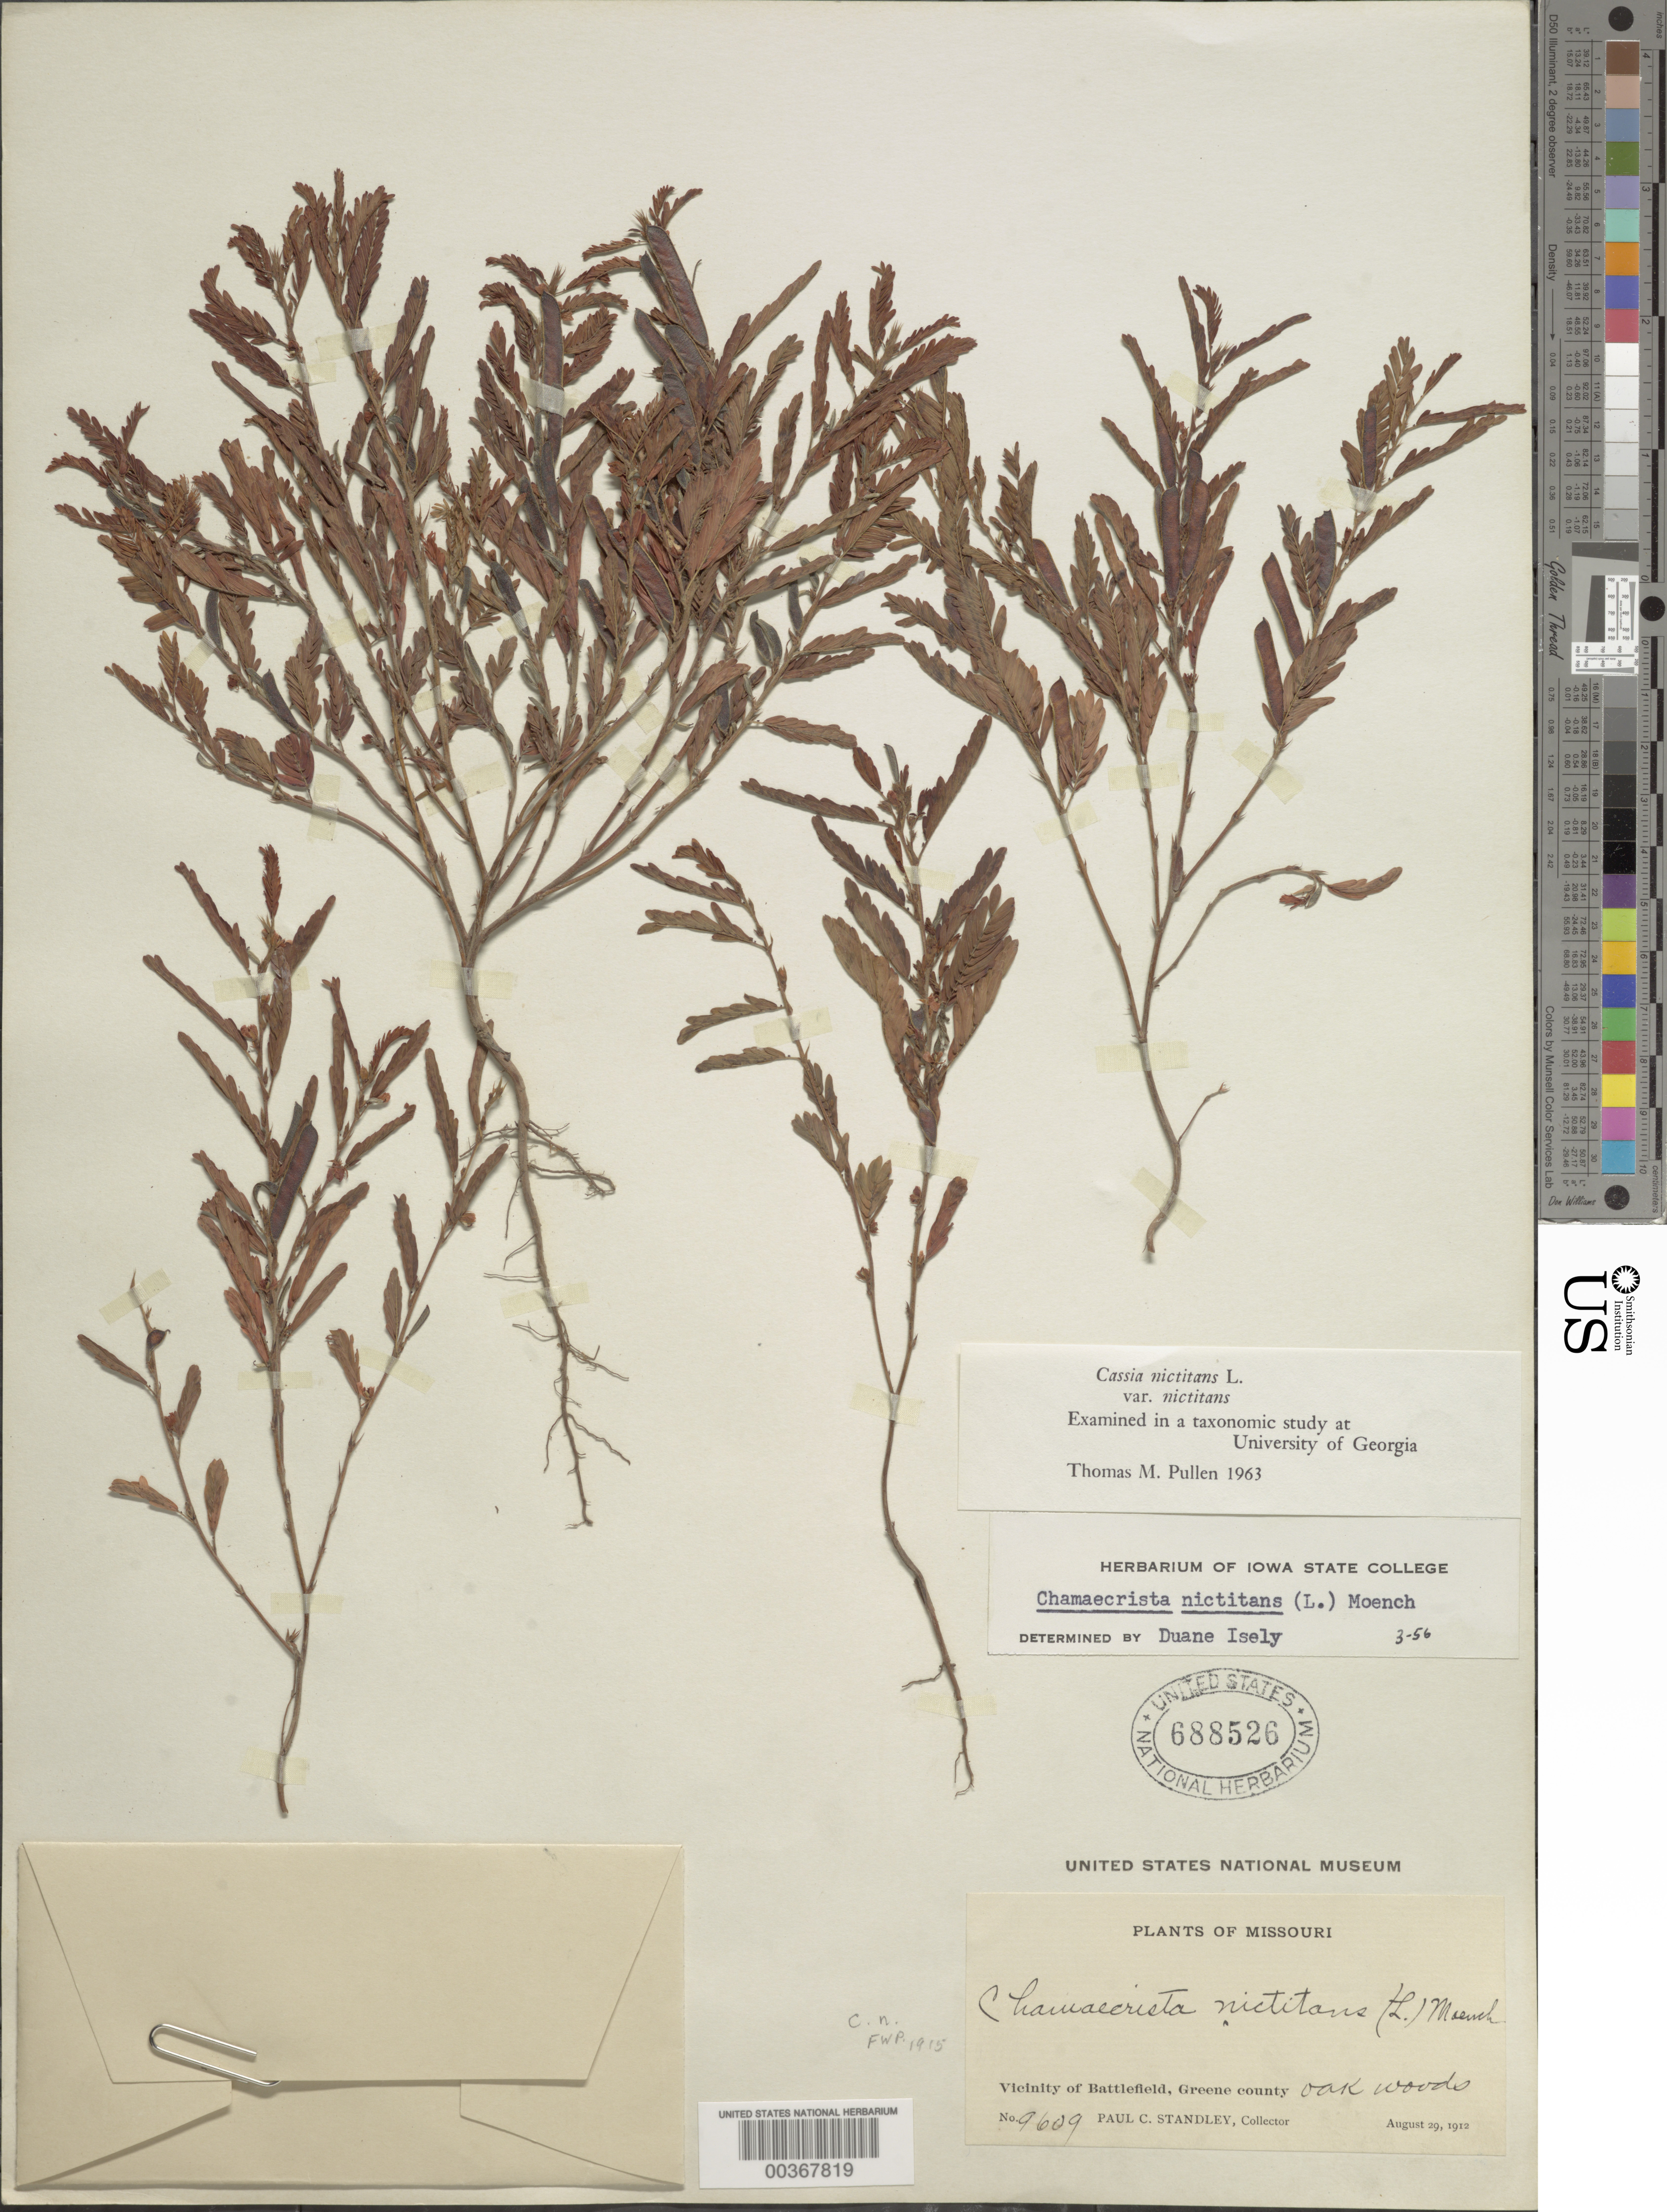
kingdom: Plantae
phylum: Tracheophyta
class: Magnoliopsida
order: Fabales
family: Fabaceae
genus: Chamaecrista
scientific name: Chamaecrista nictitans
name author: (L.) Moench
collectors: P. C. Standley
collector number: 9609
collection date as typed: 29 Aug 1912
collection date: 1912-08-29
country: United States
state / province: Missouri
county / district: Greene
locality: Vicinity of battlefield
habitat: Oak woods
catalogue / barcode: US 688526